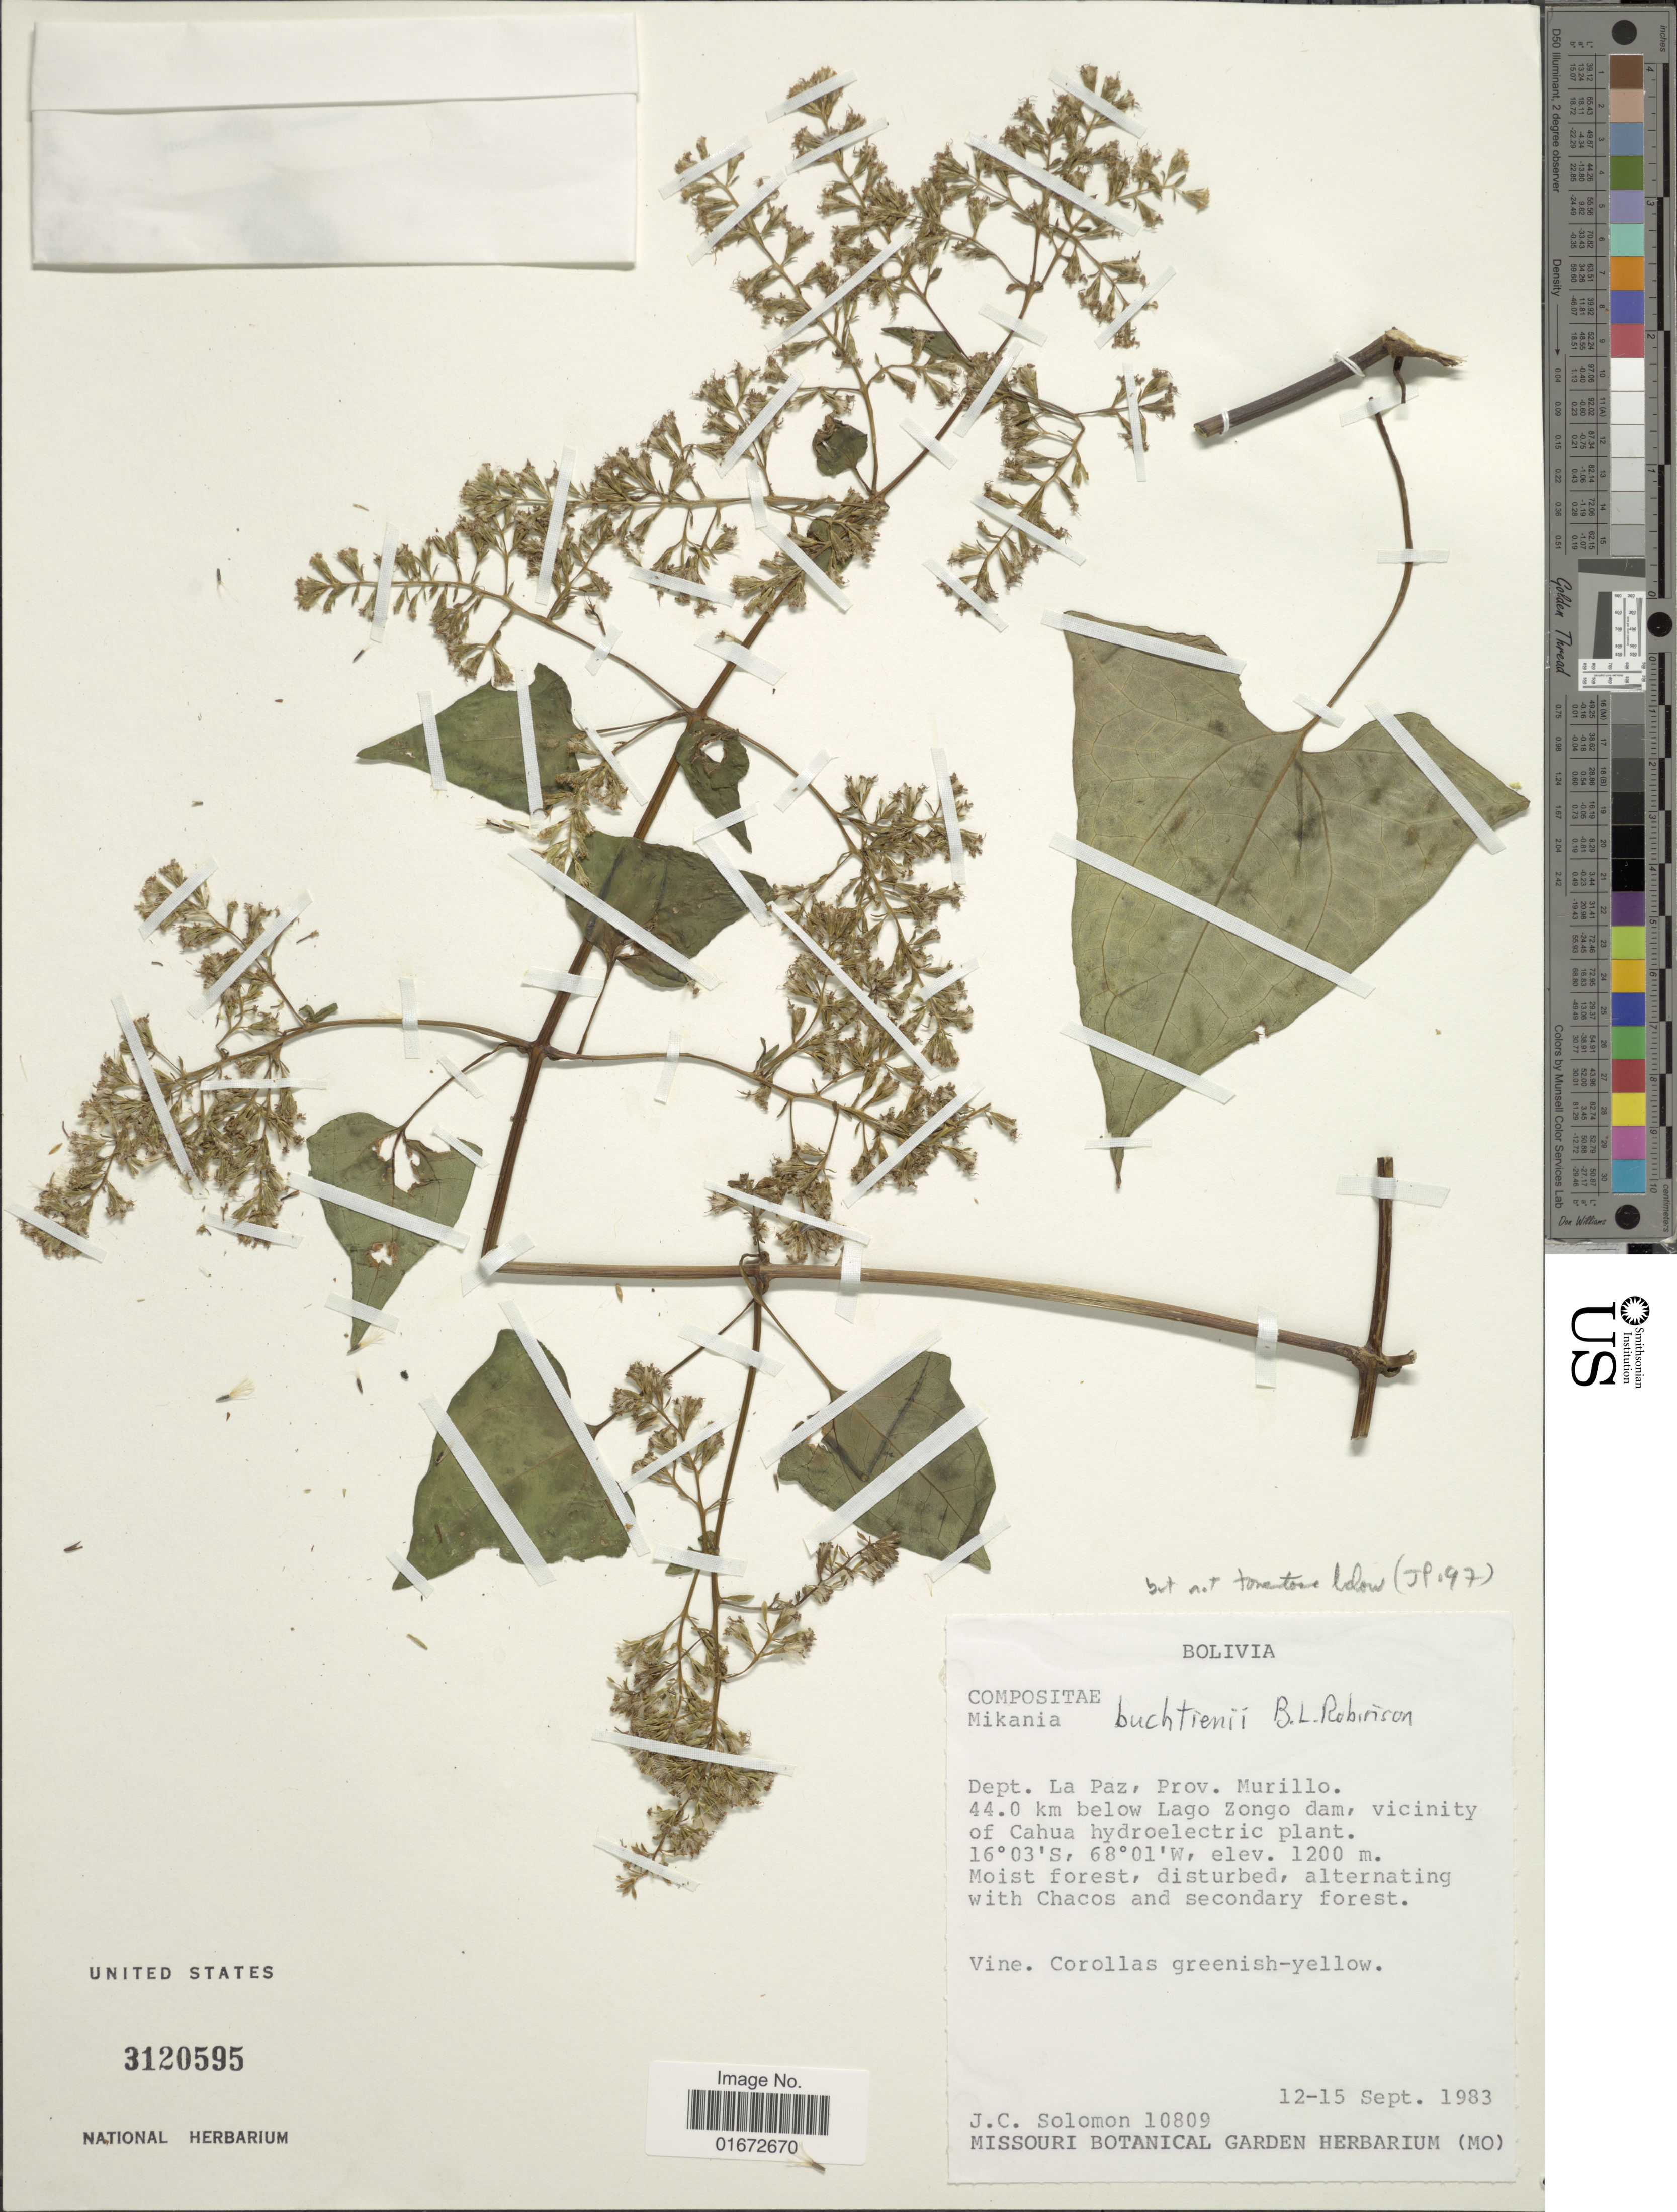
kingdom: Plantae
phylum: Tracheophyta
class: Magnoliopsida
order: Asterales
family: Asteraceae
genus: Mikania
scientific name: Mikania buchtienii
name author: B.L. Rob.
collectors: J. C. Solomon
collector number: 10809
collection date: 1983-09-12/1983-09-15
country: Bolivia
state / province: La Paz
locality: Dept. La Paz, Prov. Murillo. 44.0 km below Lago Zongo dam, vicinity of Cahua hydroelectric plant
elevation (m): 1200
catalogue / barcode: US 3120595